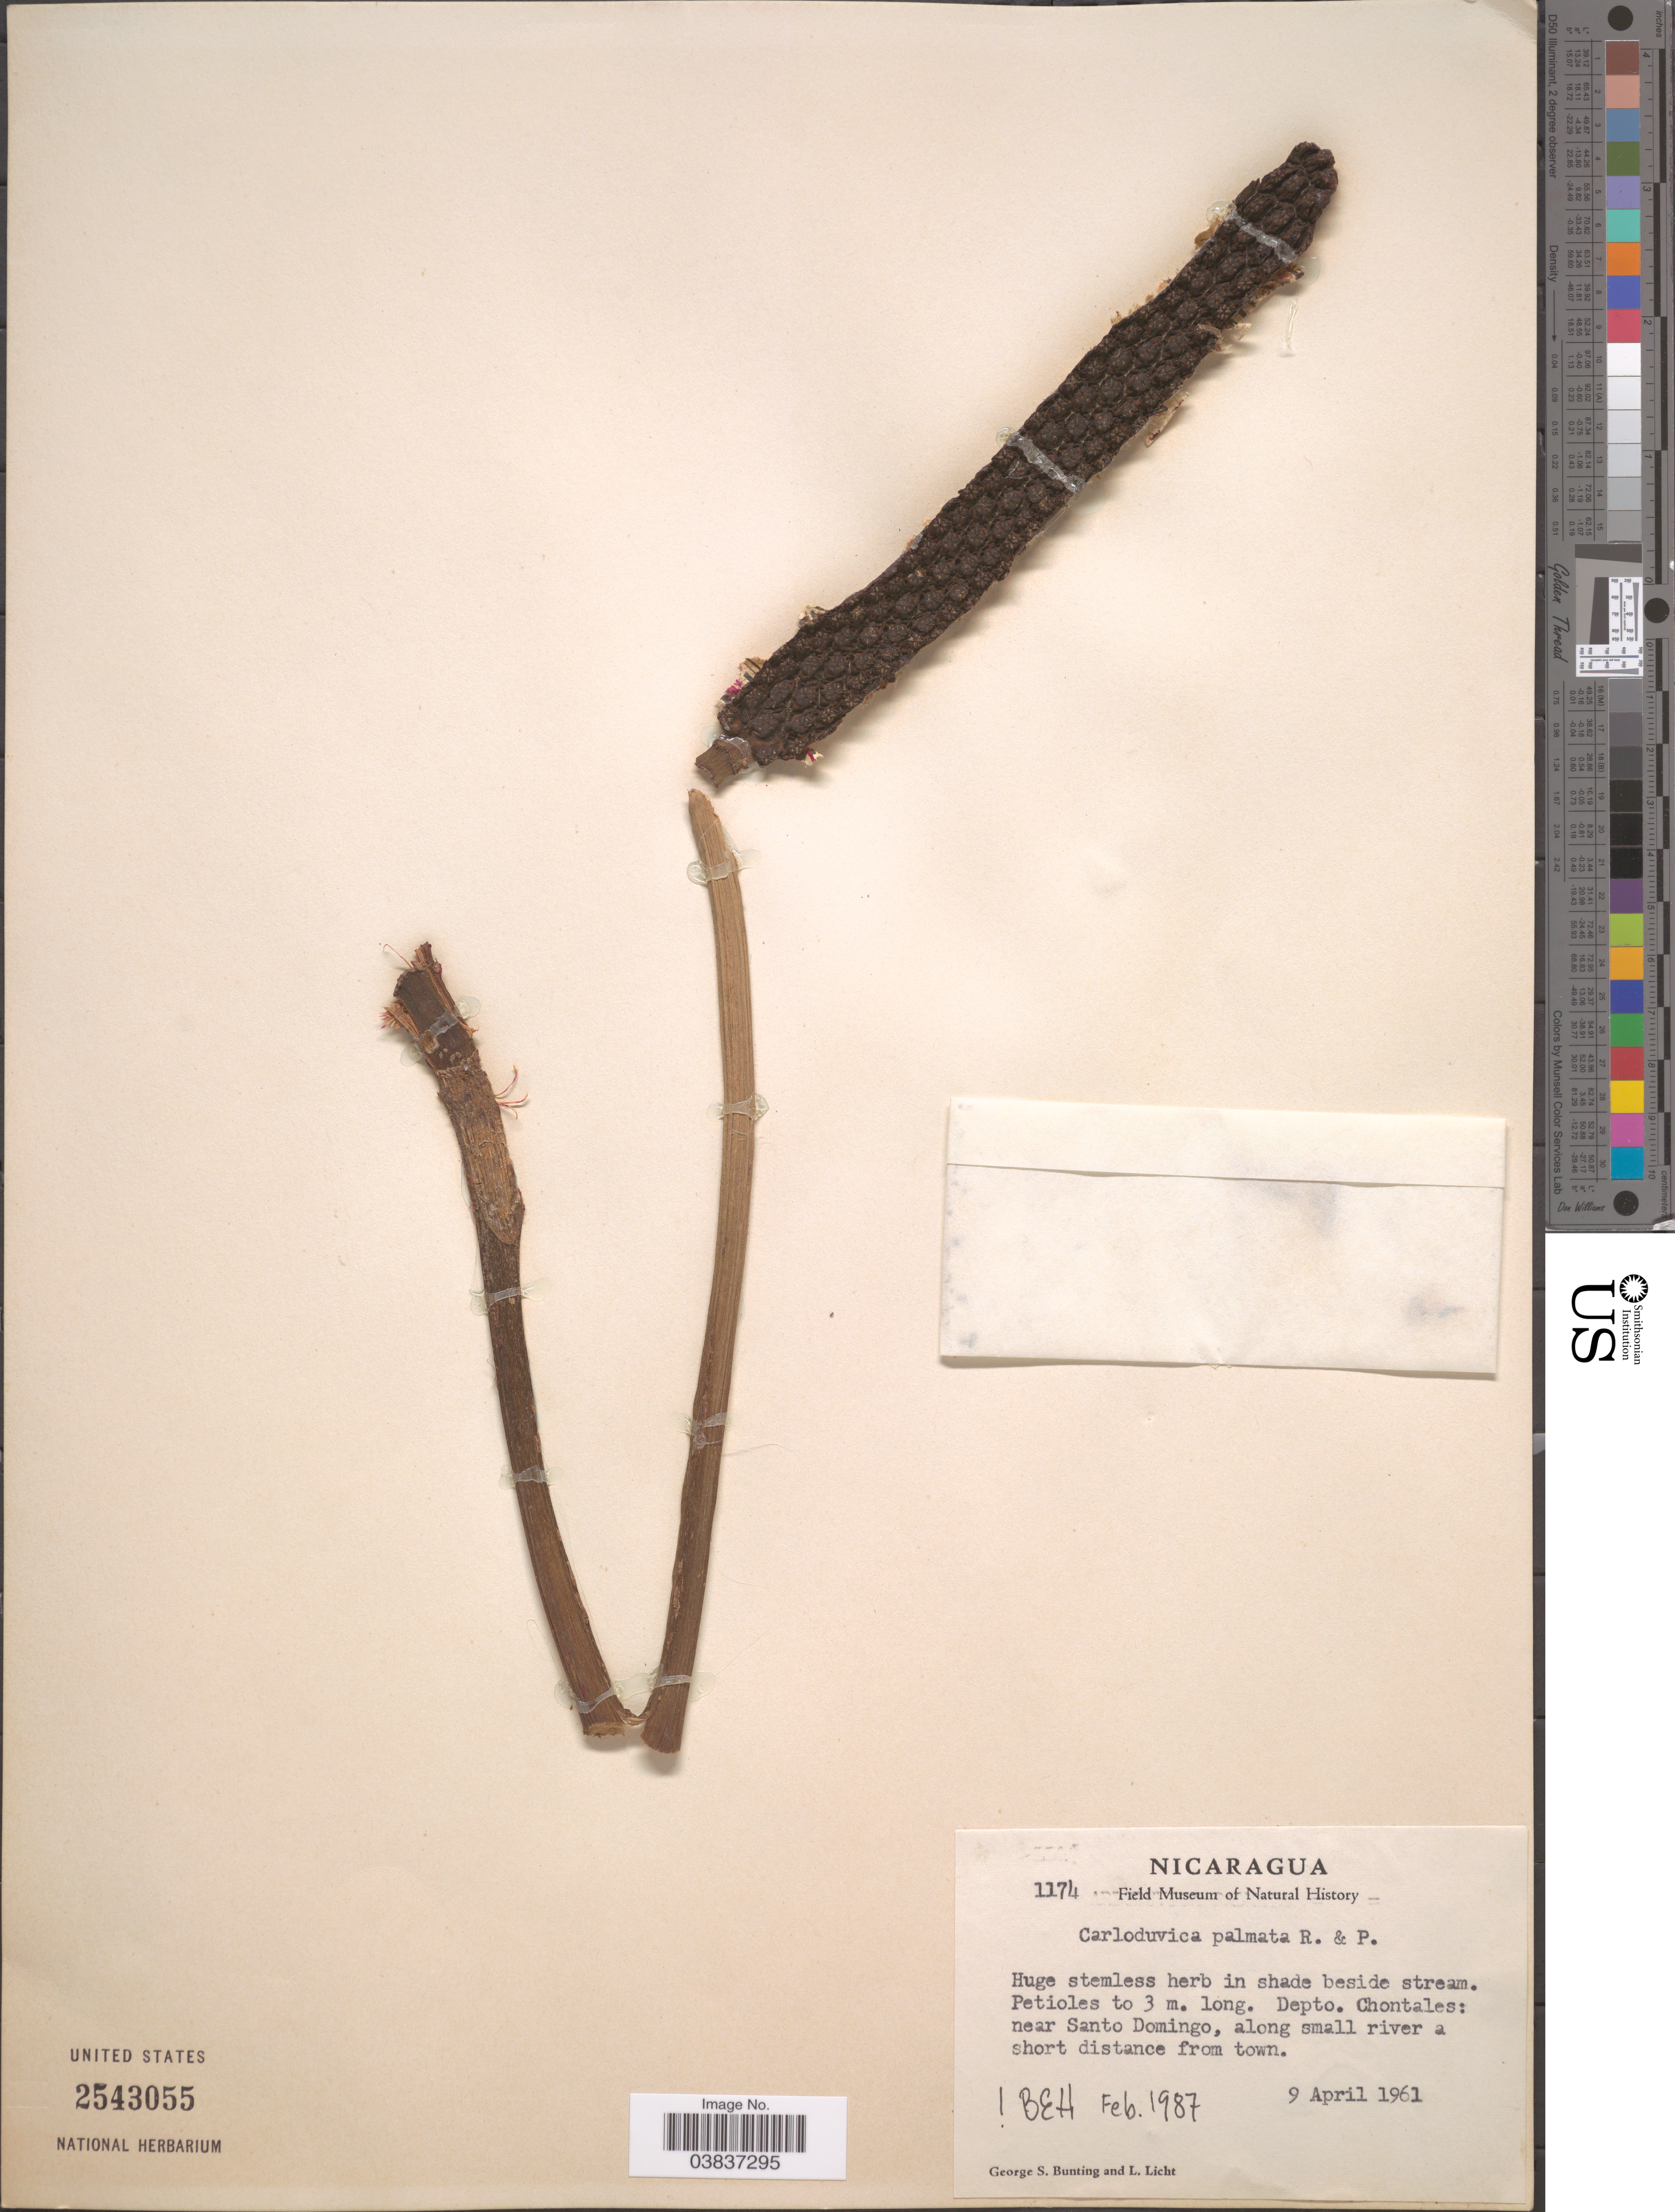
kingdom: Plantae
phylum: Tracheophyta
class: Liliopsida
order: Pandanales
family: Cyclanthaceae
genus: Carludovica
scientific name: Carludovica palmata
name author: Ruiz & Pav.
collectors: G. S. Bunting & L. Licht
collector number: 1174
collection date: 1961-04-09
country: Nicaragua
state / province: Chontales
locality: Depto. Chontales: near Santo Domingo, along small river a short distance from town.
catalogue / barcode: US 2543055